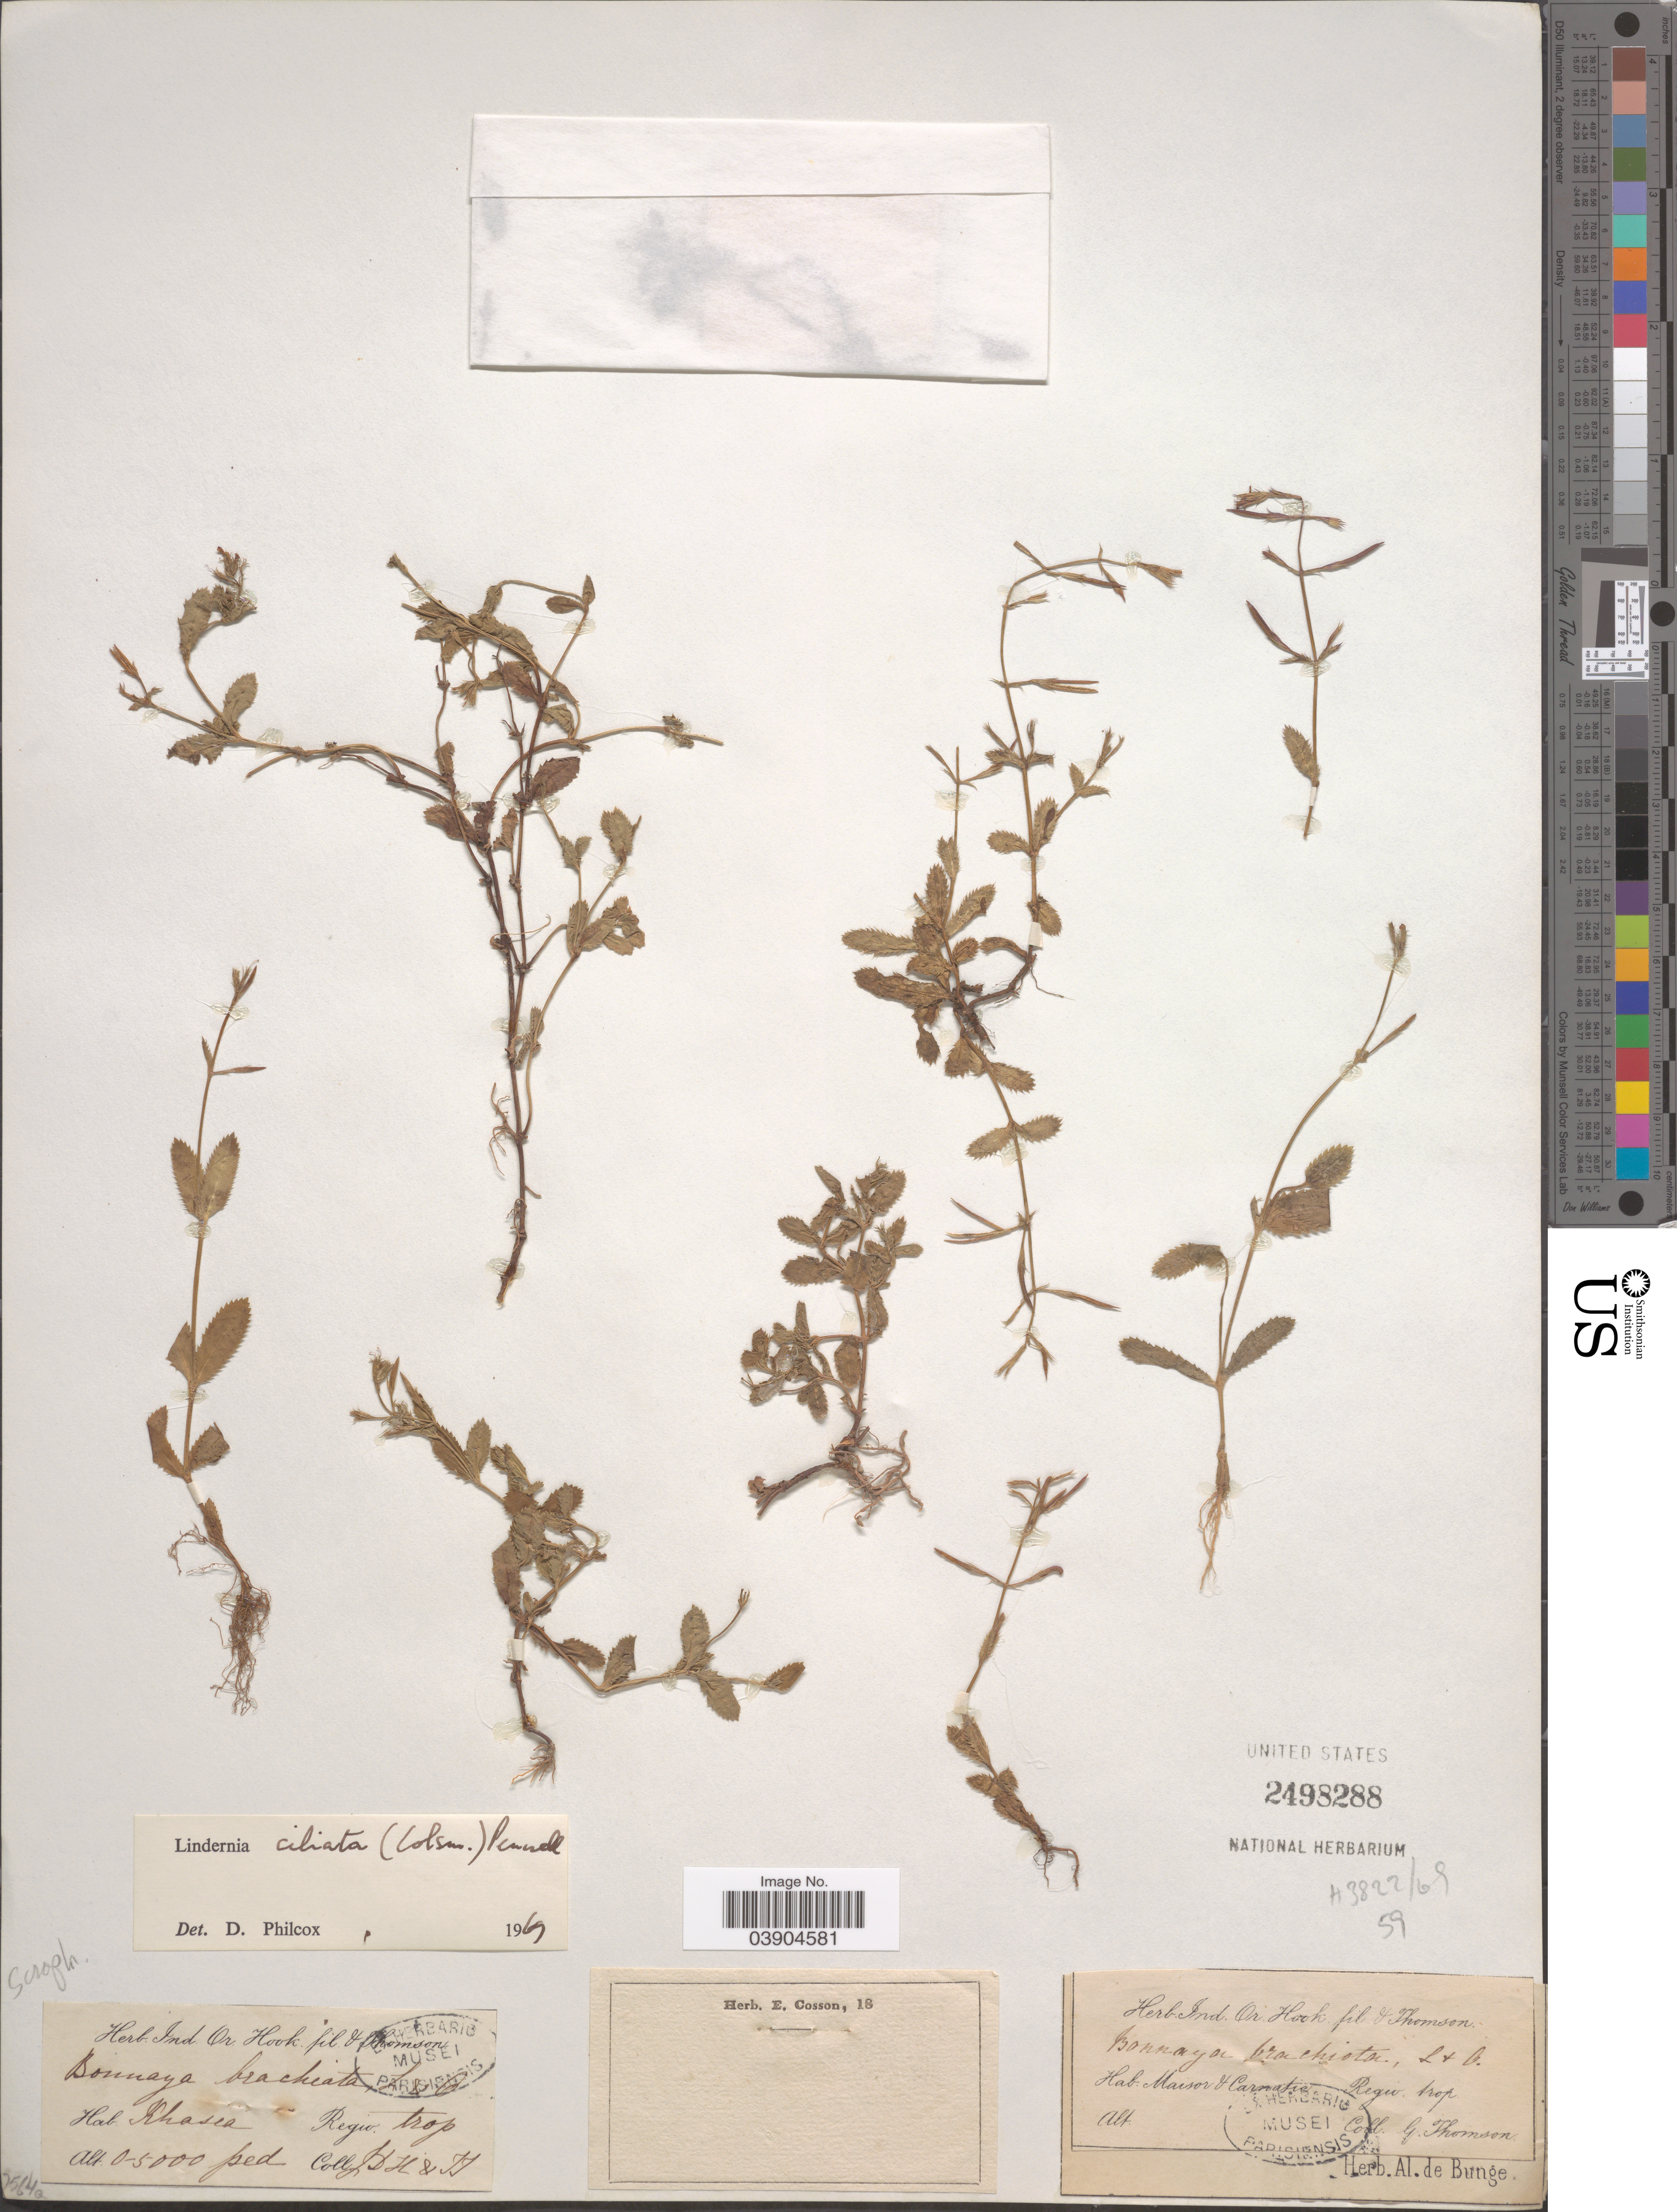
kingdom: Plantae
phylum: Tracheophyta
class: Magnoliopsida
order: Lamiales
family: Linderniaceae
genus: Lindernia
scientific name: Lindernia ciliata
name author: (Colsm.) Pennell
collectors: J. D. Hooker & T. Thomson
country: India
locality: Khasia. Regio trop.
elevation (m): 0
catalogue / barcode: US 2498288-2